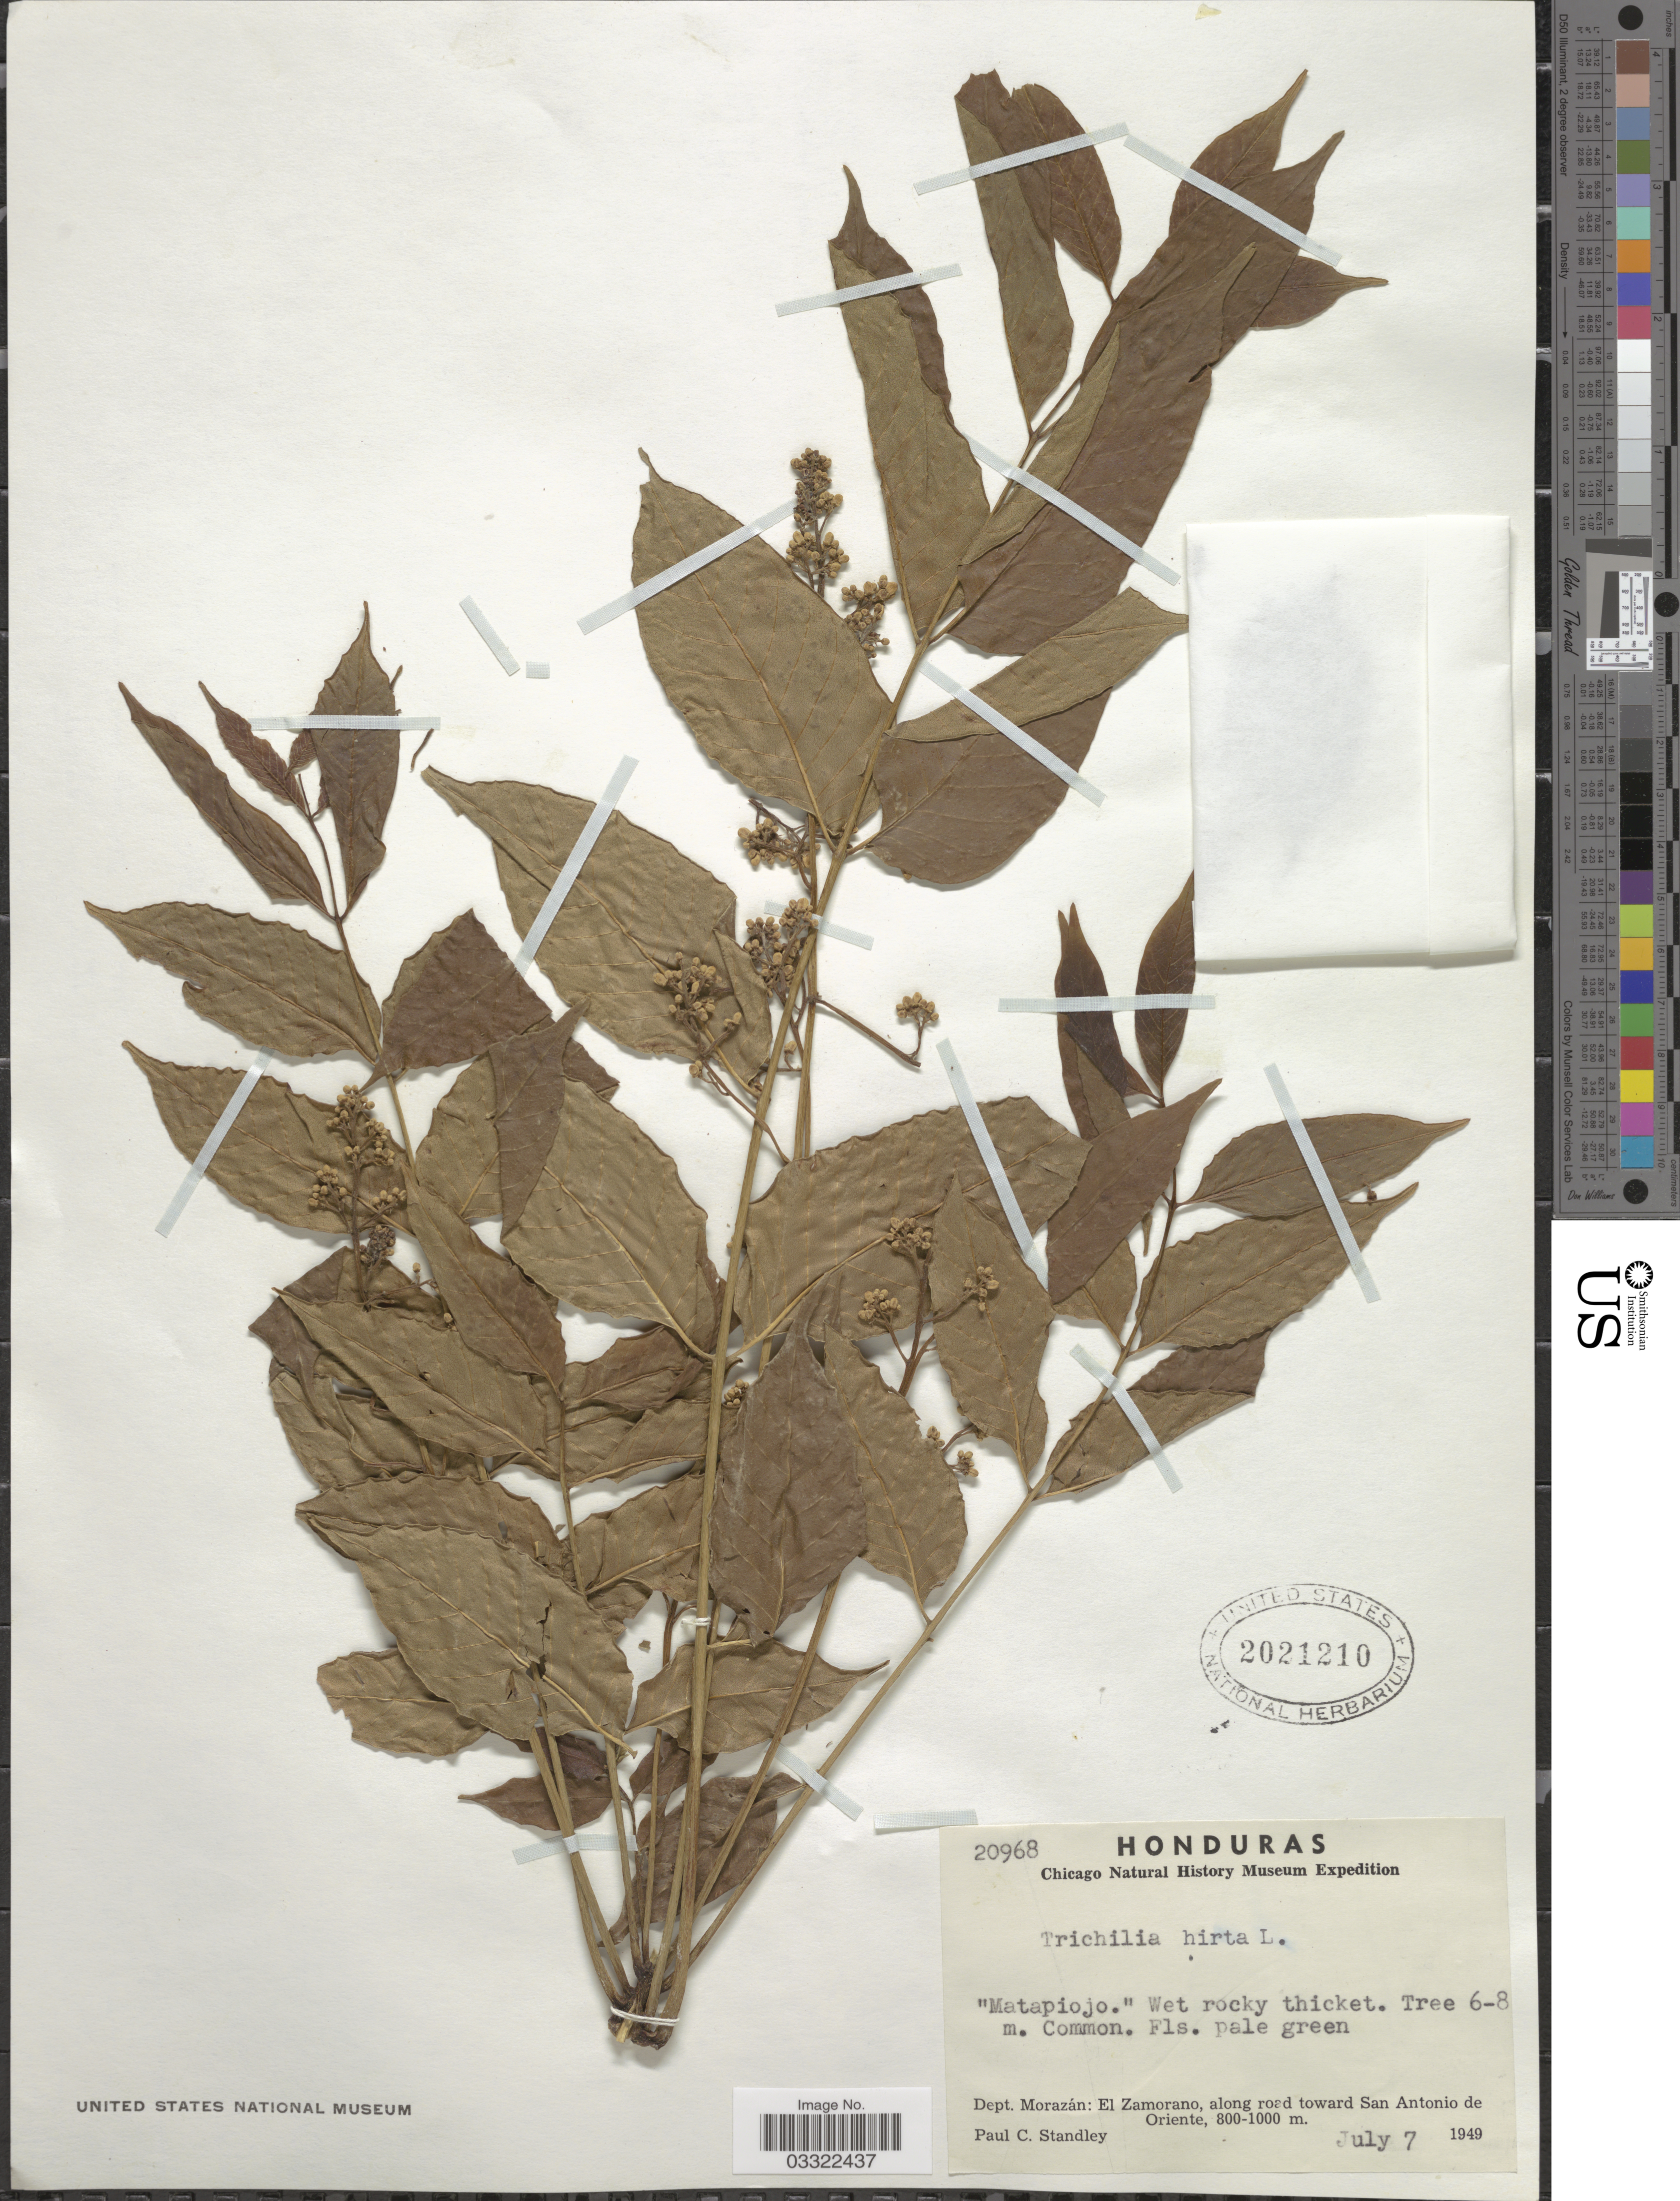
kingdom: Plantae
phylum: Tracheophyta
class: Magnoliopsida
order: Sapindales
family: Meliaceae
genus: Trichilia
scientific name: Trichilia hirta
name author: L.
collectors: P. C. Standley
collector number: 20968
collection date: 1949-07-07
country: Honduras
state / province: Fco. Morazán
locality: Dept. Morazán: El Zamorano, along road toward San Antonio de Oriente.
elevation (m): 800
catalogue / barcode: US 2021210